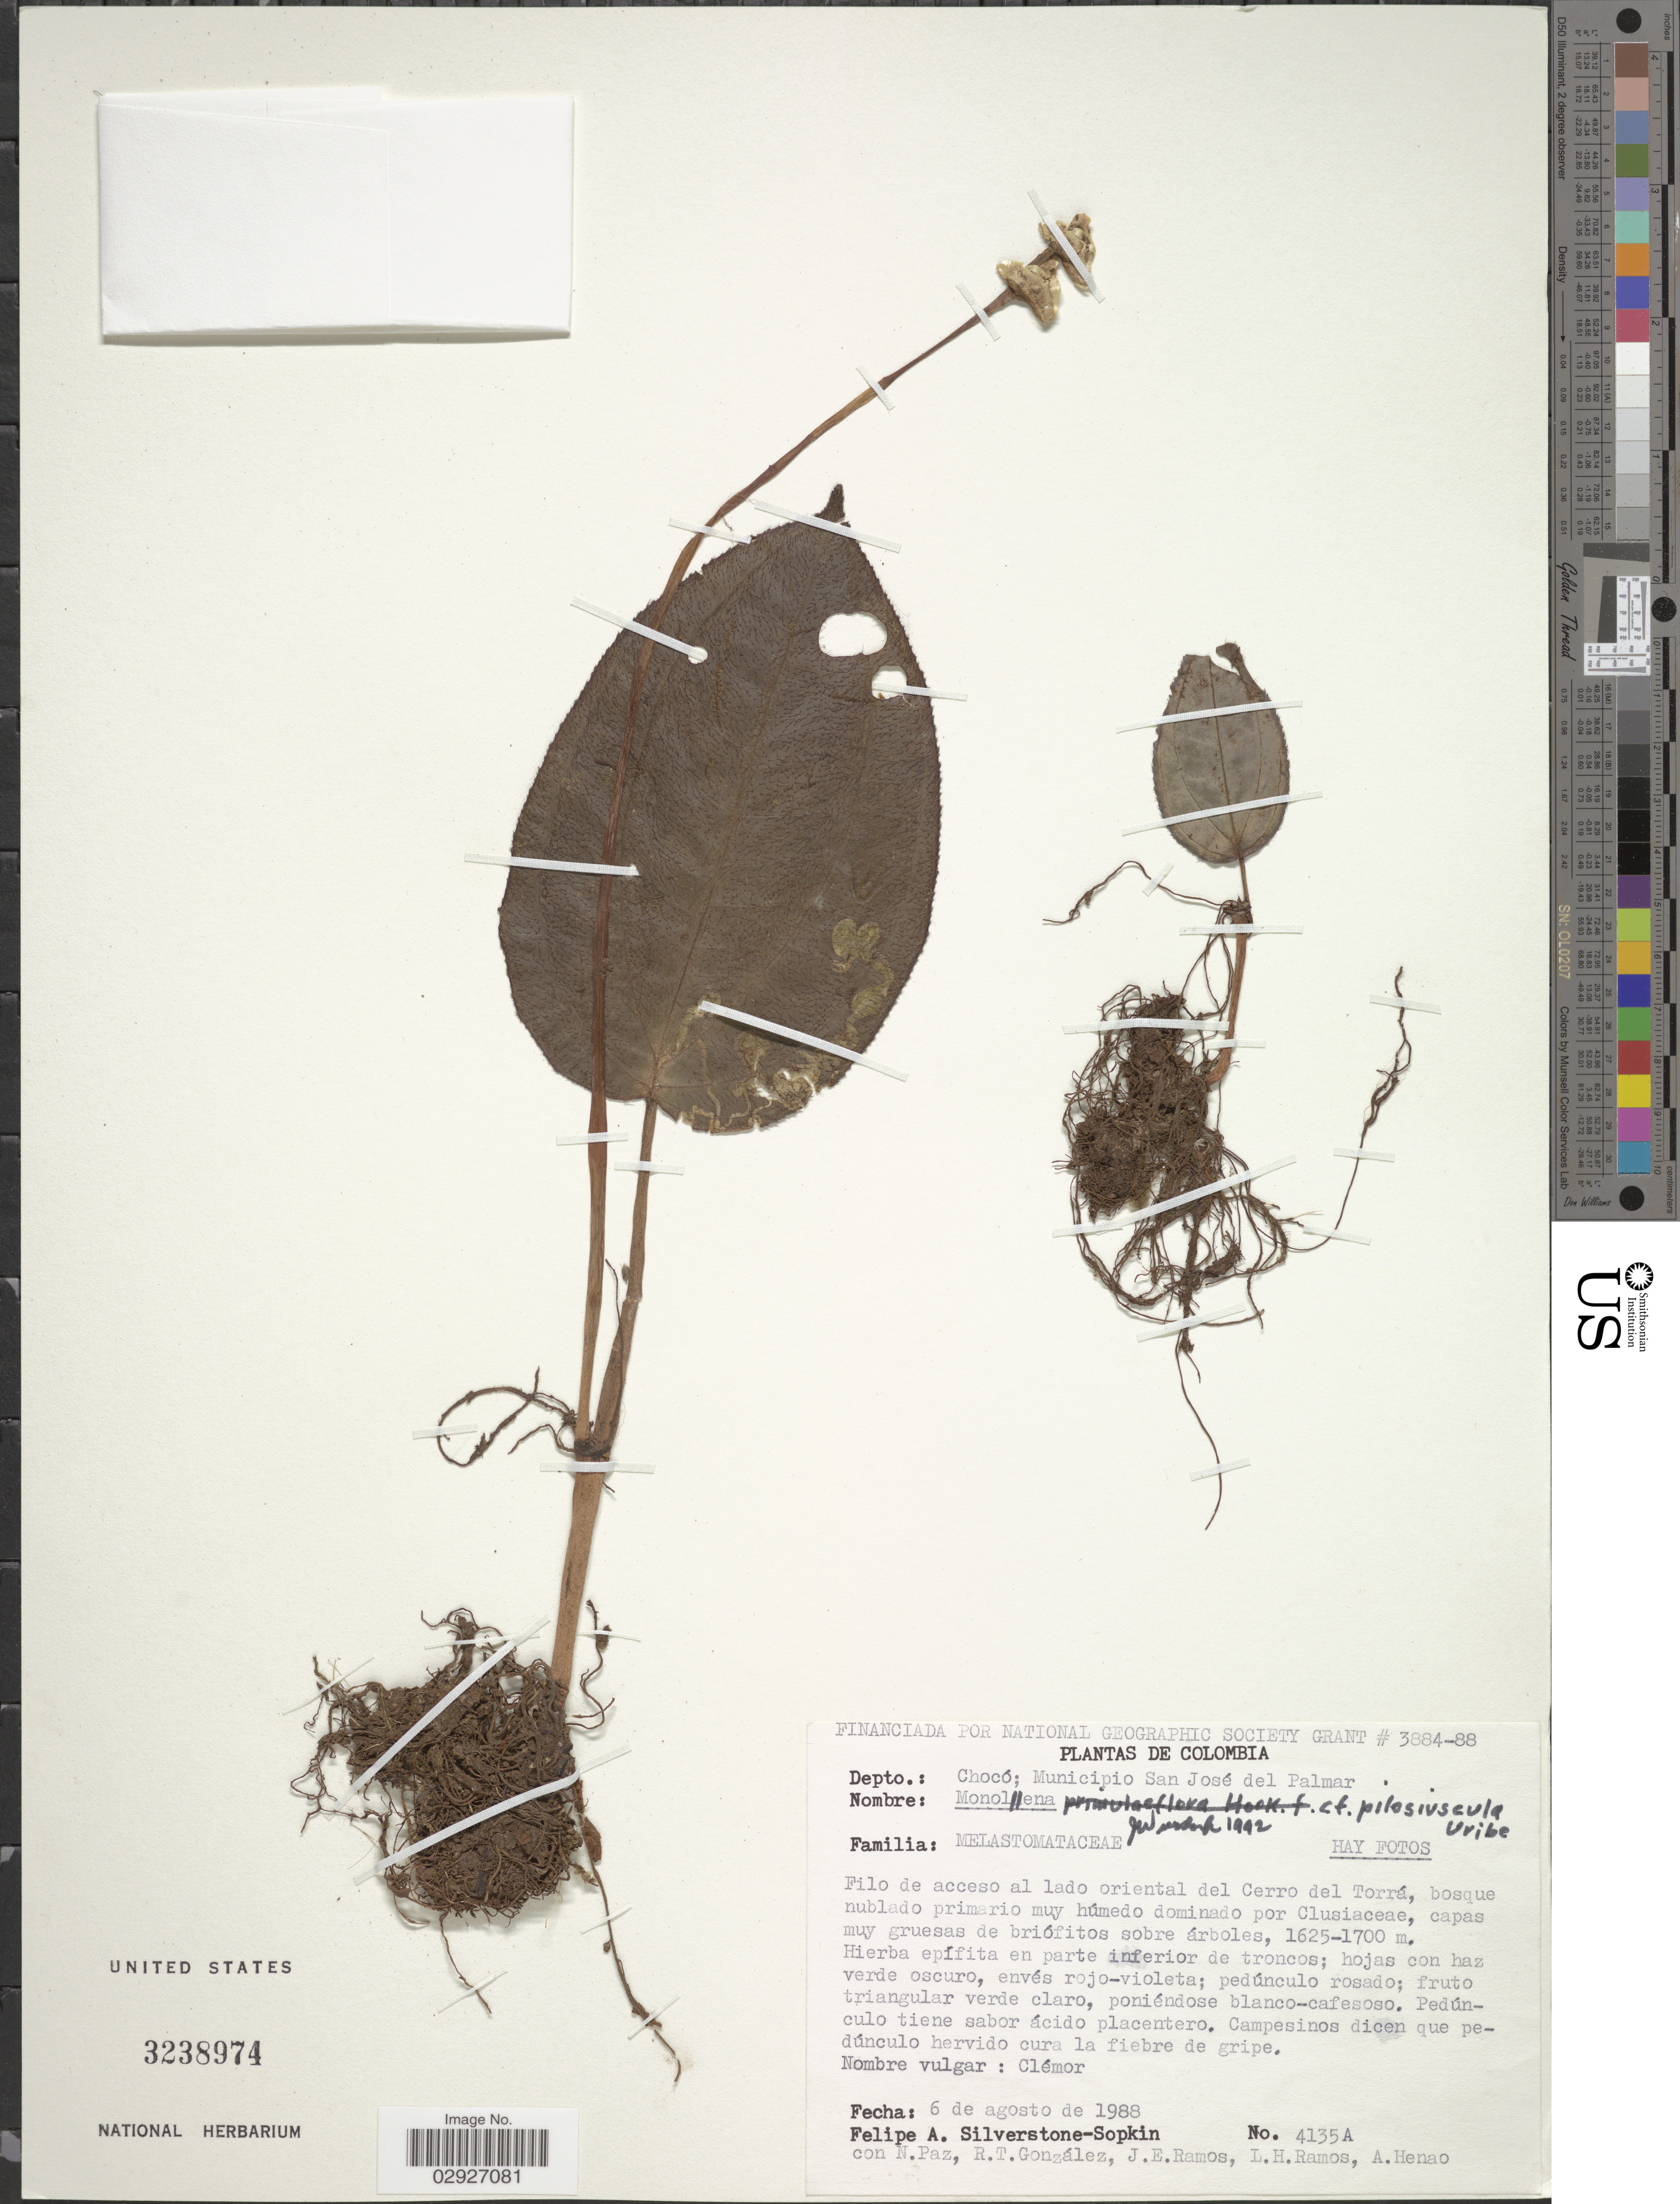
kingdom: Plantae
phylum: Tracheophyta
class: Magnoliopsida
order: Myrtales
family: Melastomataceae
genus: Monolena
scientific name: Monolena pilosiuscula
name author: L. Uribe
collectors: P. A. Silverstone-Sopkin, N. Paz, R. Gonzalez, J. E. Ramos & et al.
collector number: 4135A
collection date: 1988-08-06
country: Colombia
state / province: Chocó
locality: Depto. Chocó, Municipio San José del Palmar, Filo de acceso al lado oriental del Cerro del Torrá.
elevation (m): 1625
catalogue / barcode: US 3238974